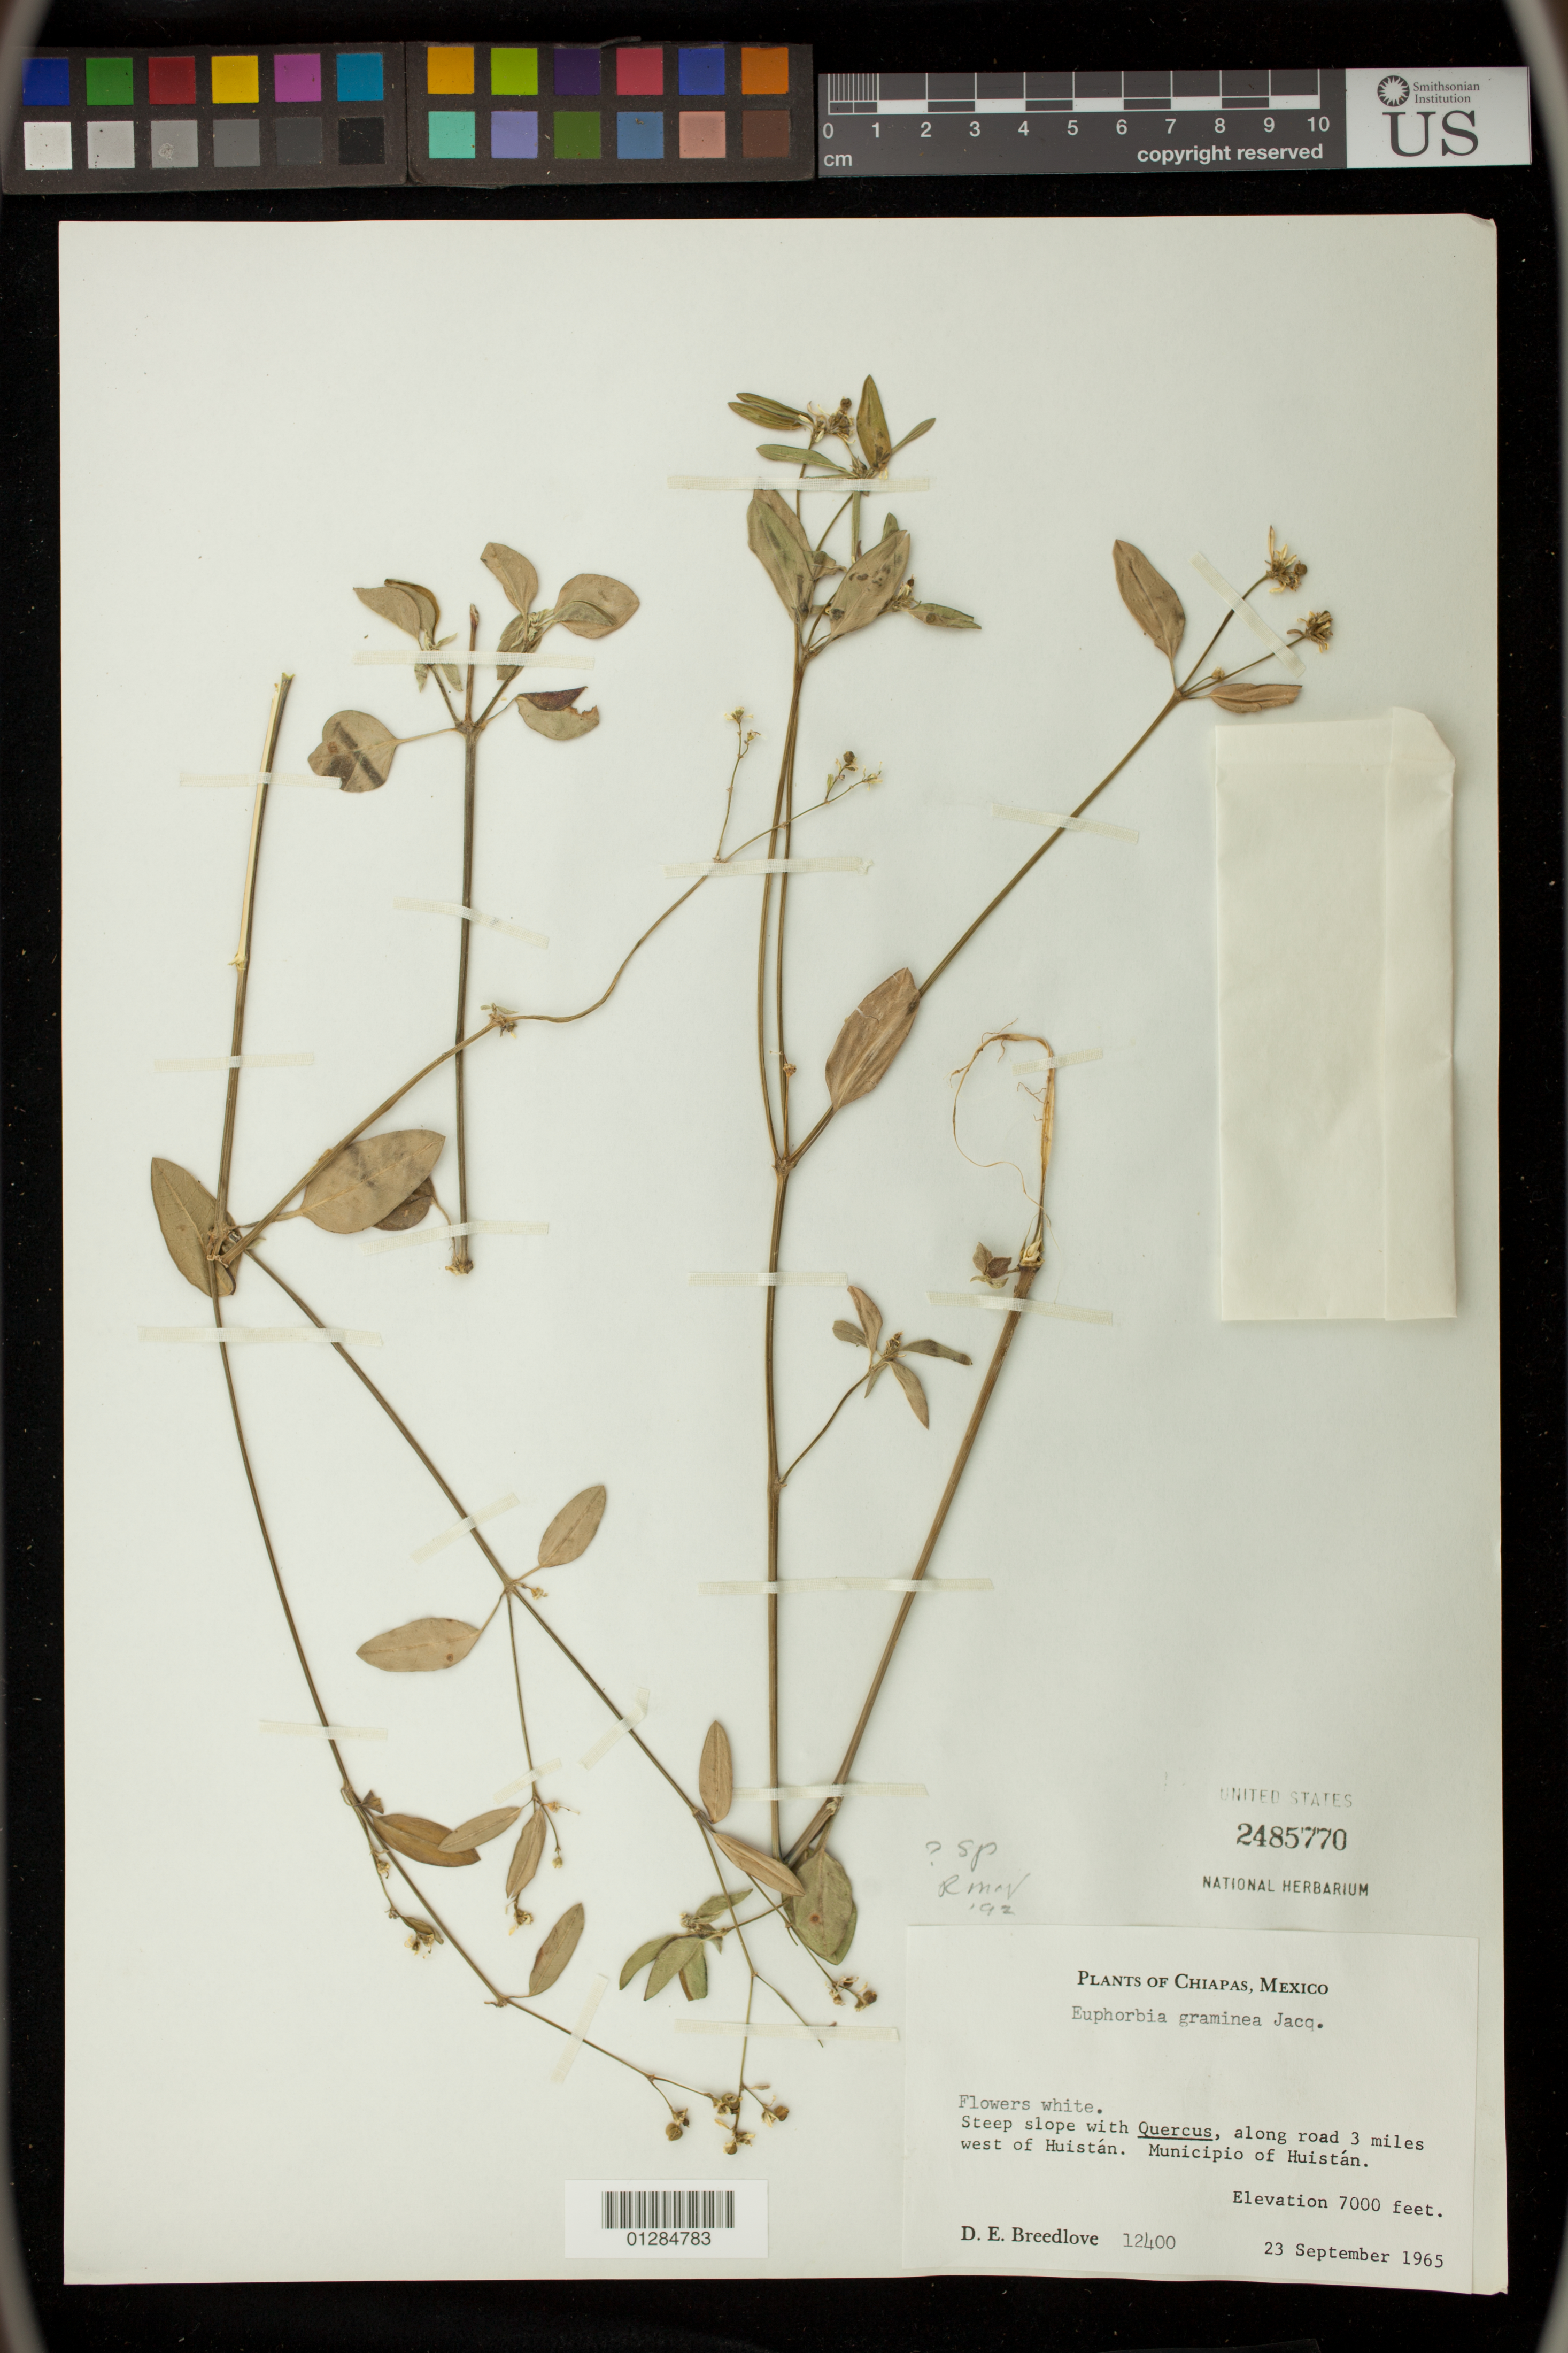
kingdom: Plantae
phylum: Tracheophyta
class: Magnoliopsida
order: Malpighiales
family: Euphorbiaceae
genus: Euphorbia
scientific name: Euphorbia sp.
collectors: D. E. Breedlove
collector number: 12400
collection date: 1965-09-23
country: Mexico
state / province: Chiapas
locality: along road 3 miles west of Huistan. Municipio of Huistan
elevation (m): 2134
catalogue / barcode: US 2485770